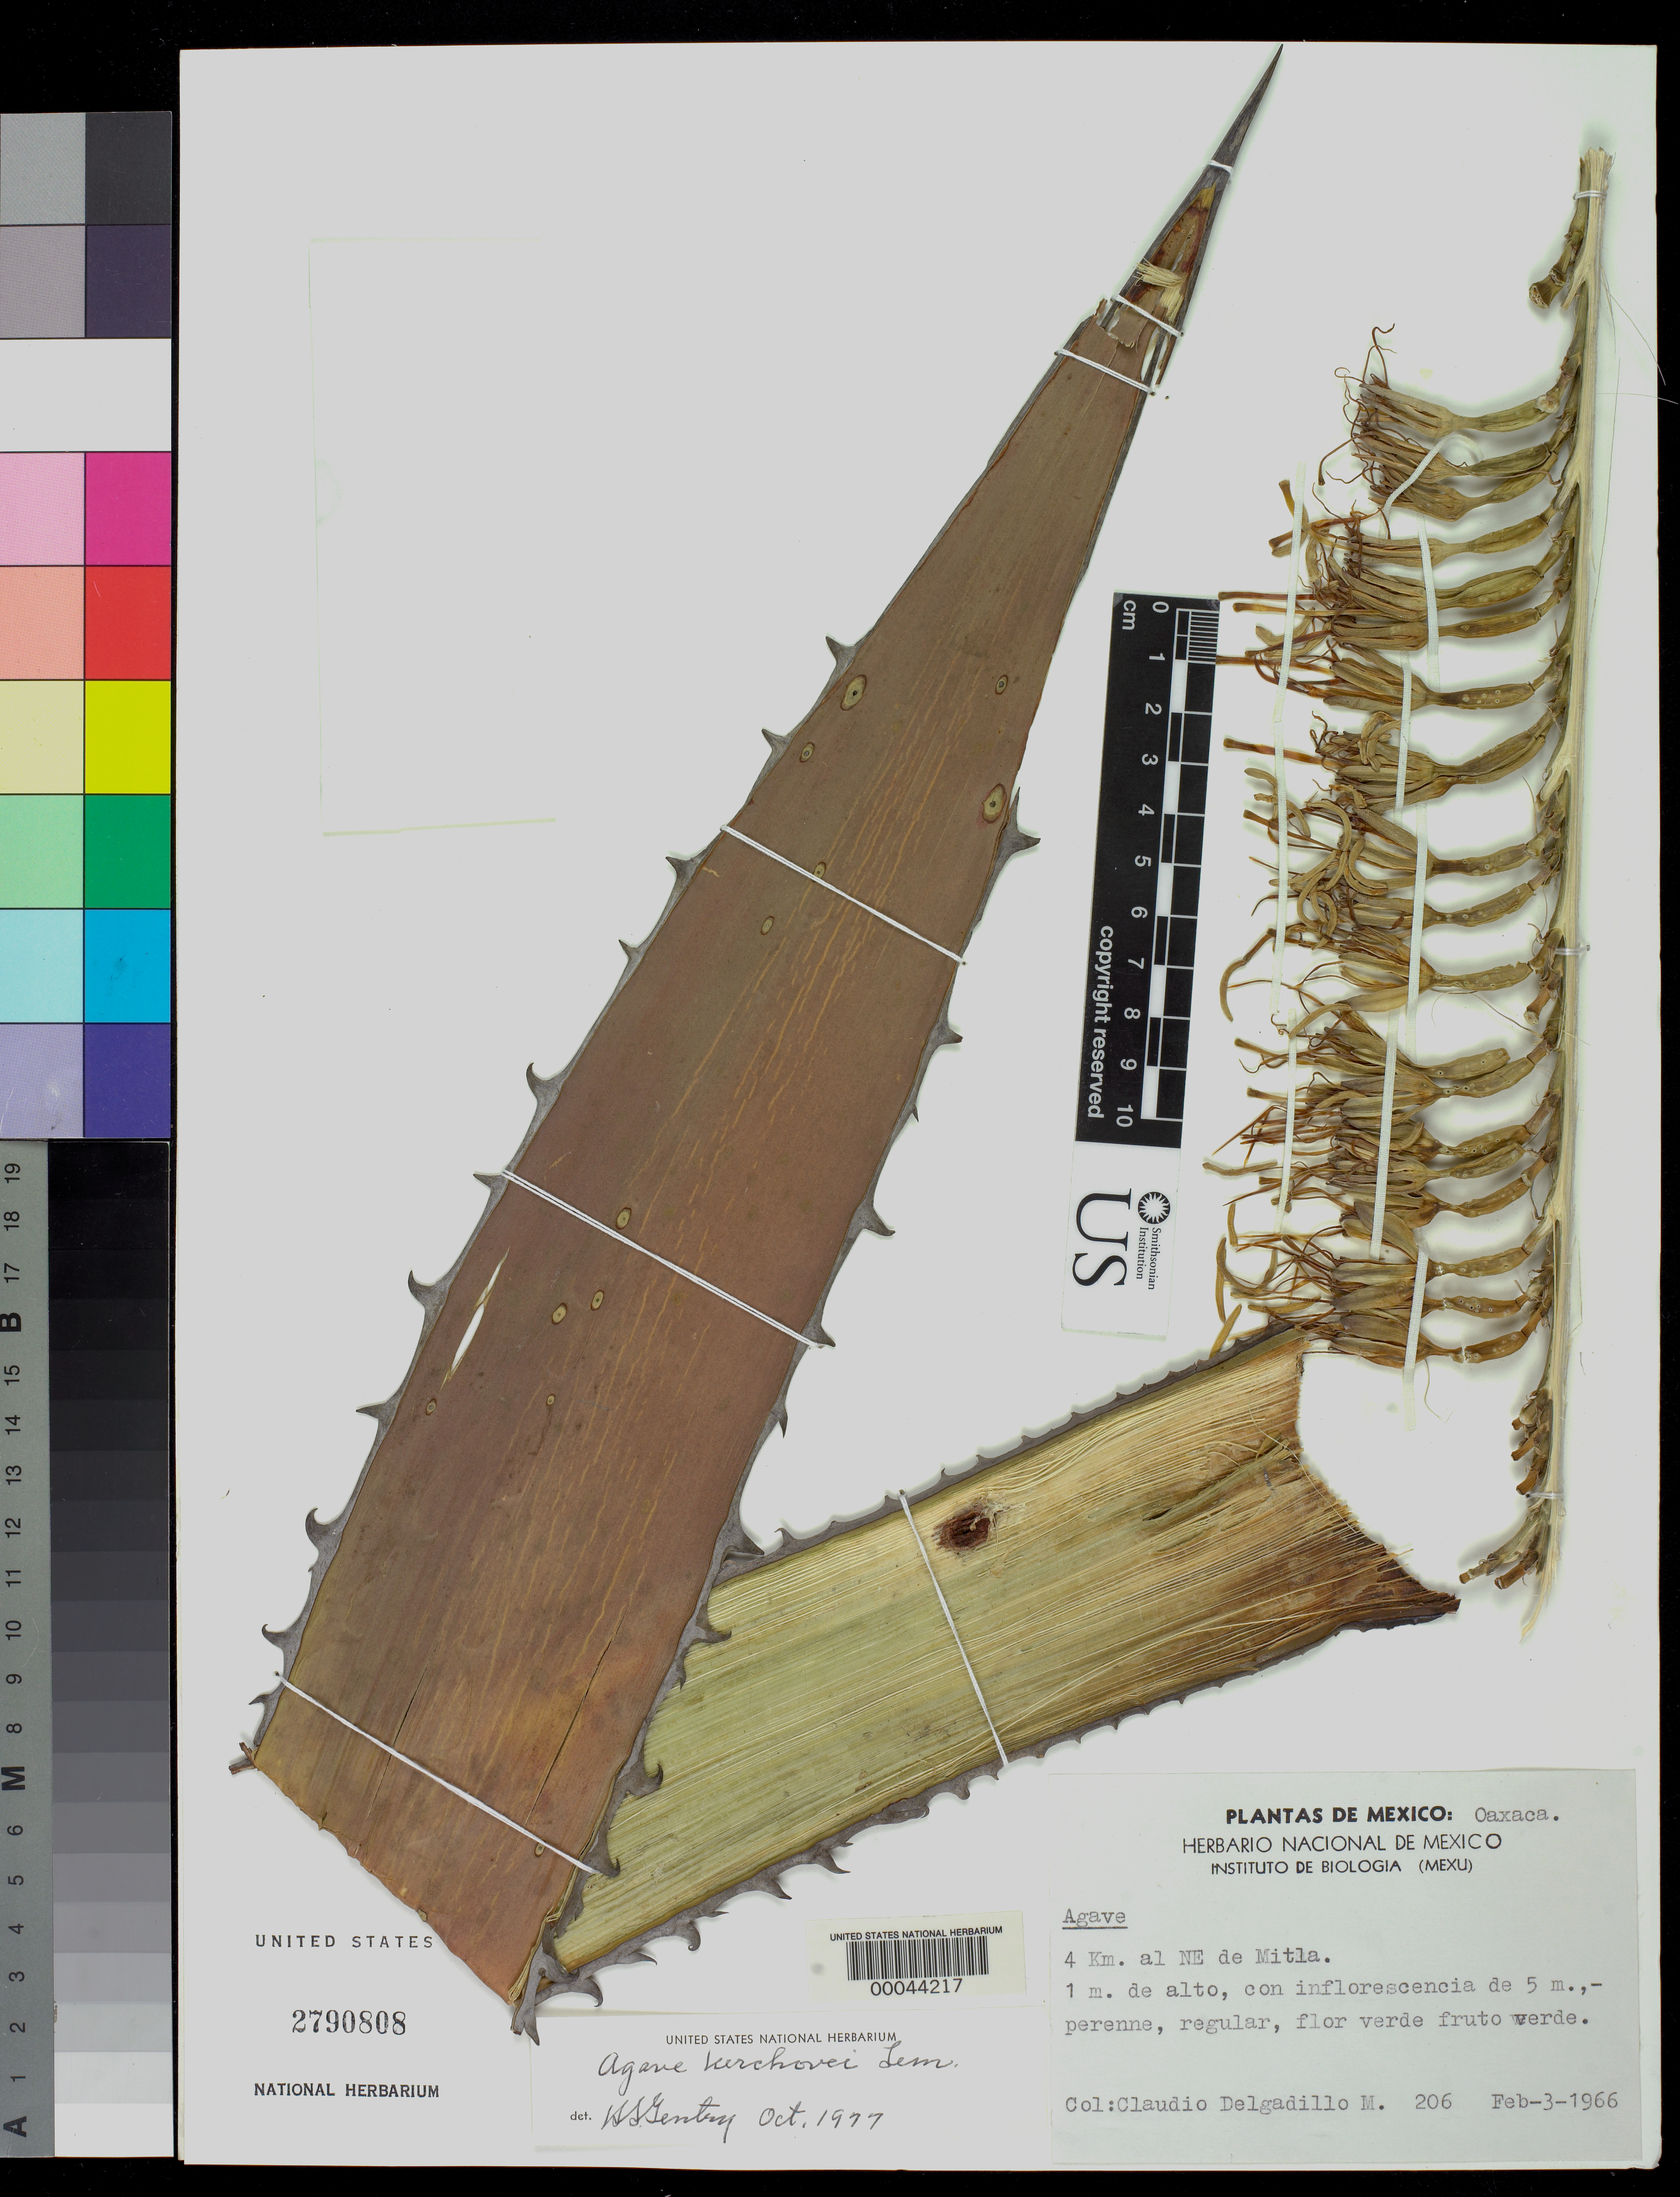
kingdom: Plantae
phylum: Tracheophyta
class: Liliopsida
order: Asparagales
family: Asparagaceae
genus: Agave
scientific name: Agave kerchovei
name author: Lem.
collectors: C. Delgadillo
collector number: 206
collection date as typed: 03 Feb 1966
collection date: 1966-02-03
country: Mexico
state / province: Oaxaca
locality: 4 km NE of Mitla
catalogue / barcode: US 2790808